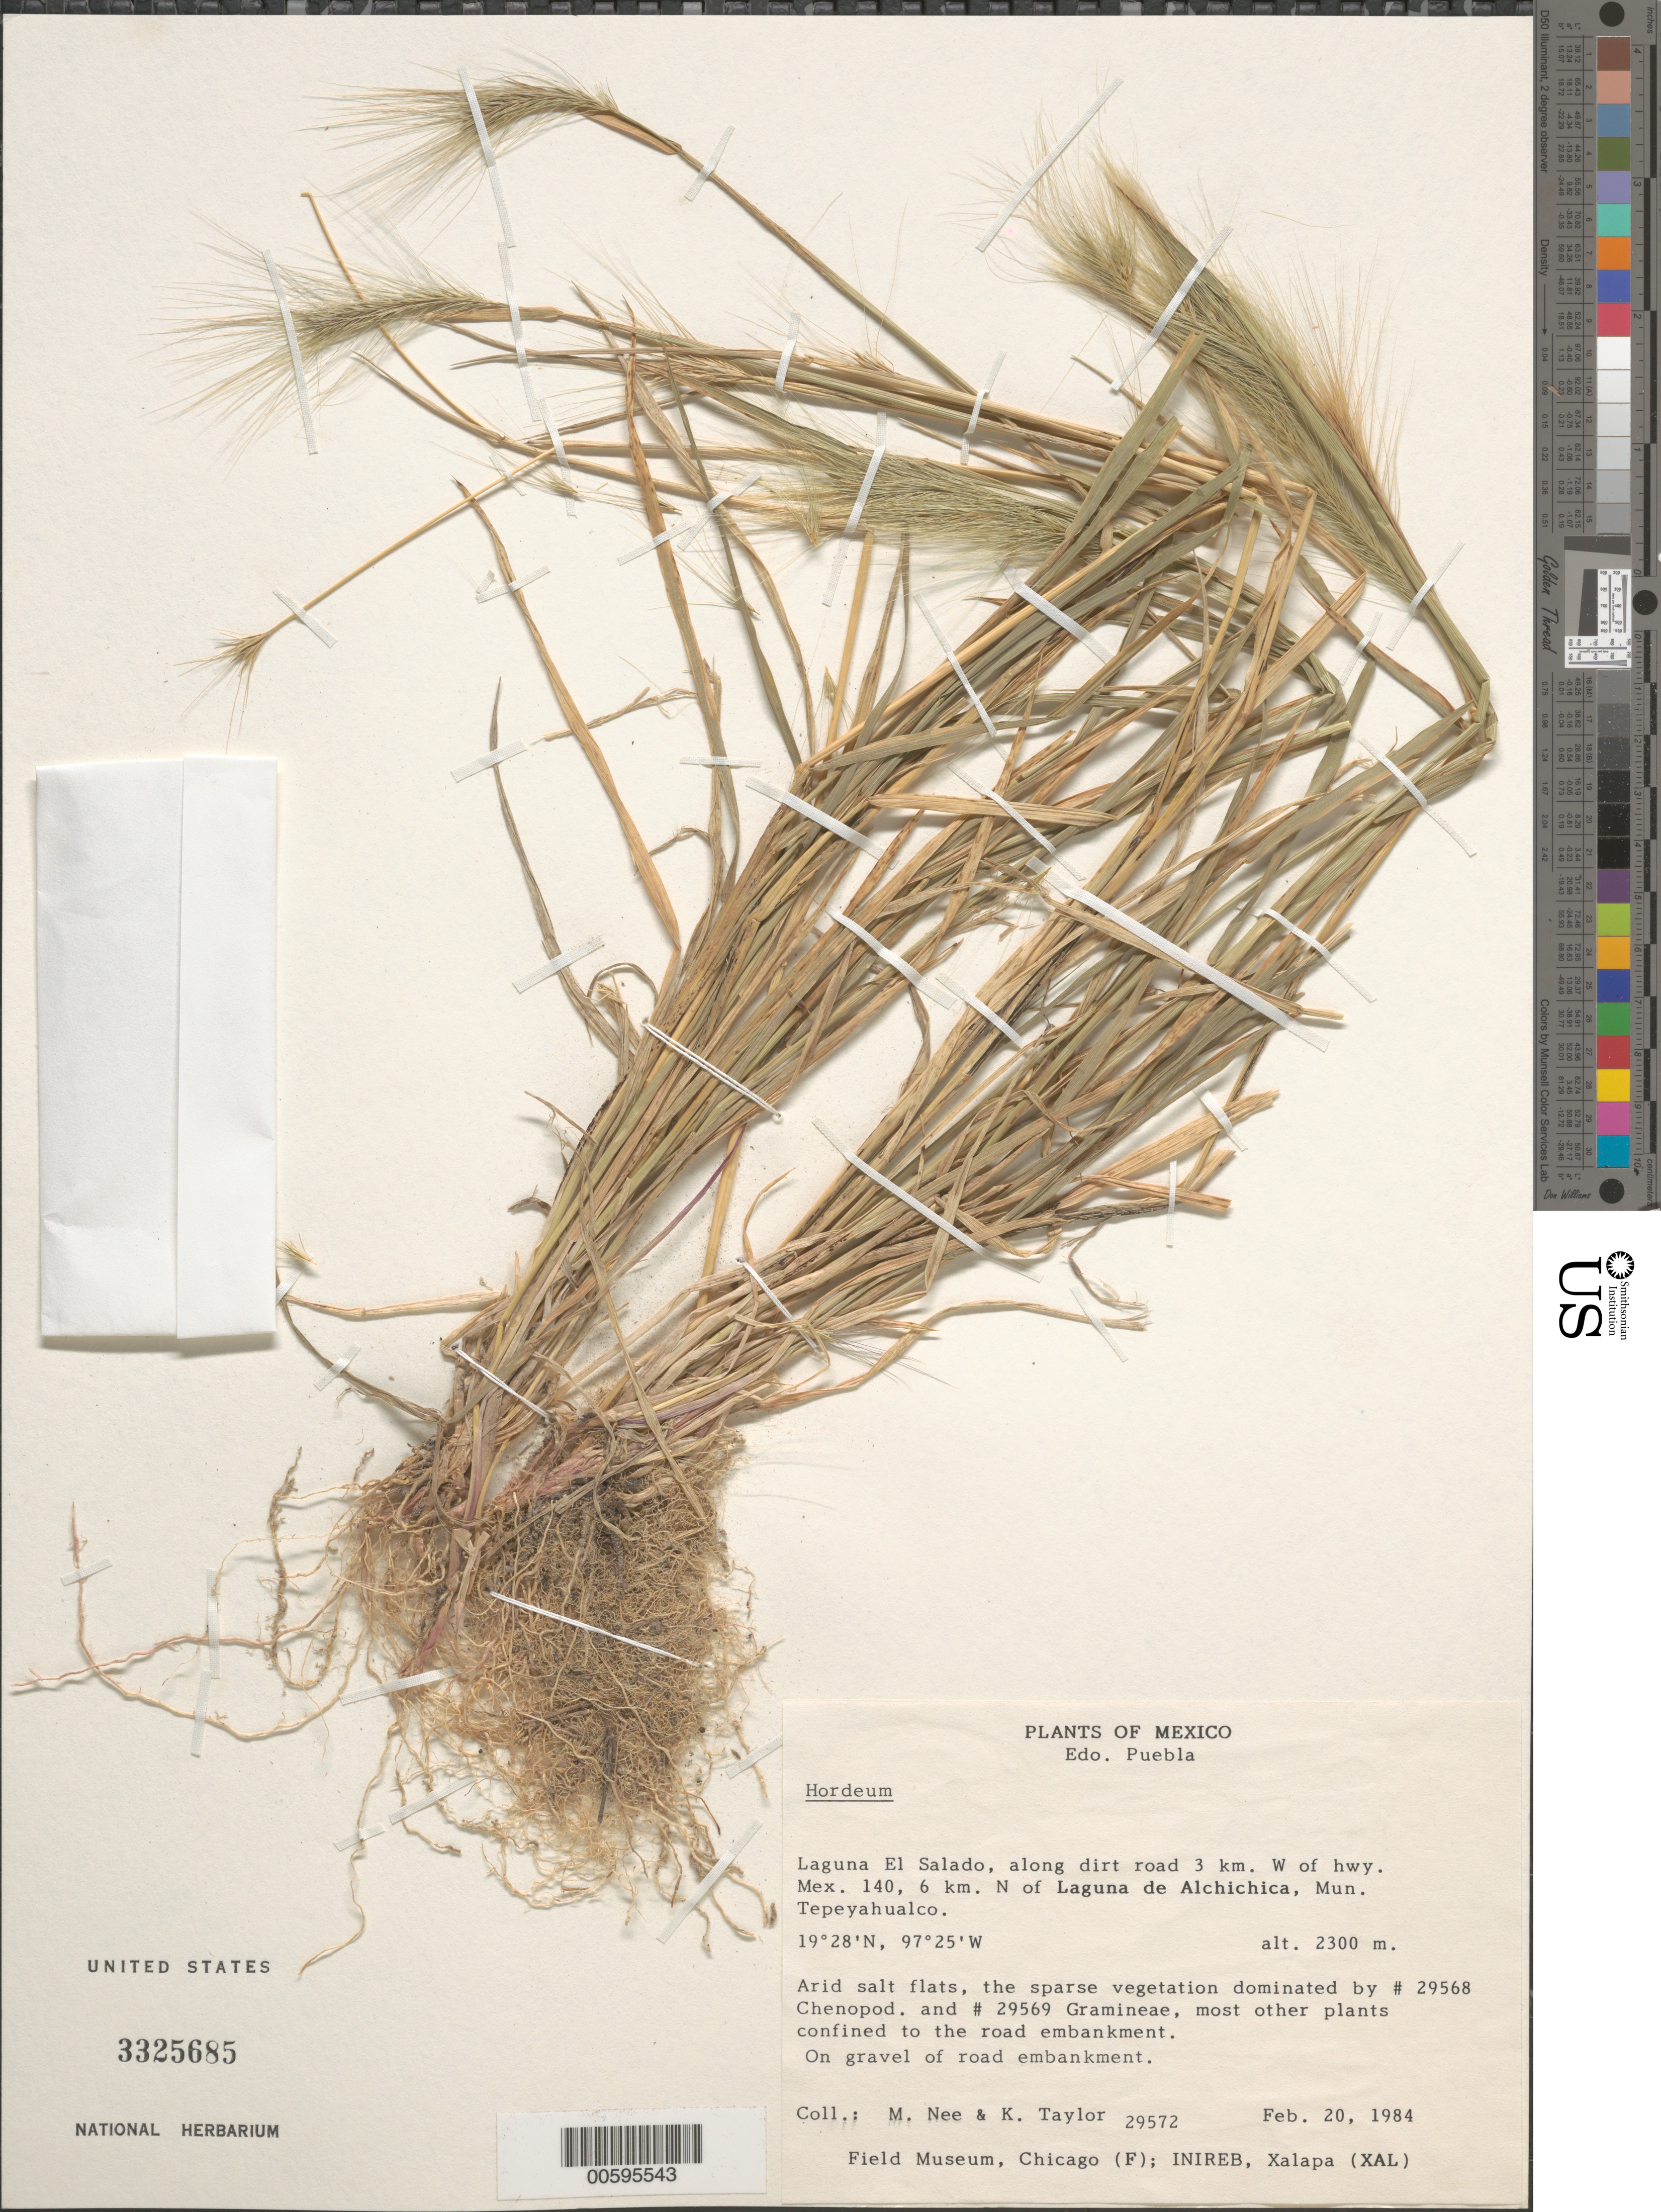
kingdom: Plantae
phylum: Tracheophyta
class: Liliopsida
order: Poales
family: Poaceae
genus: Hordeum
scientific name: Hordeum sp.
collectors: M. Nee & K. Taylor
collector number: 29572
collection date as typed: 20 Feb 1984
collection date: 1984-02-20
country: Mexico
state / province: Puebla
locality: Laguna El Salado, along dirt road 3 km W of hwy Mex 140, 6 km N of Laguna de Alchichica, Mun Tepeyahualco.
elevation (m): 2300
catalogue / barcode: US 3325685